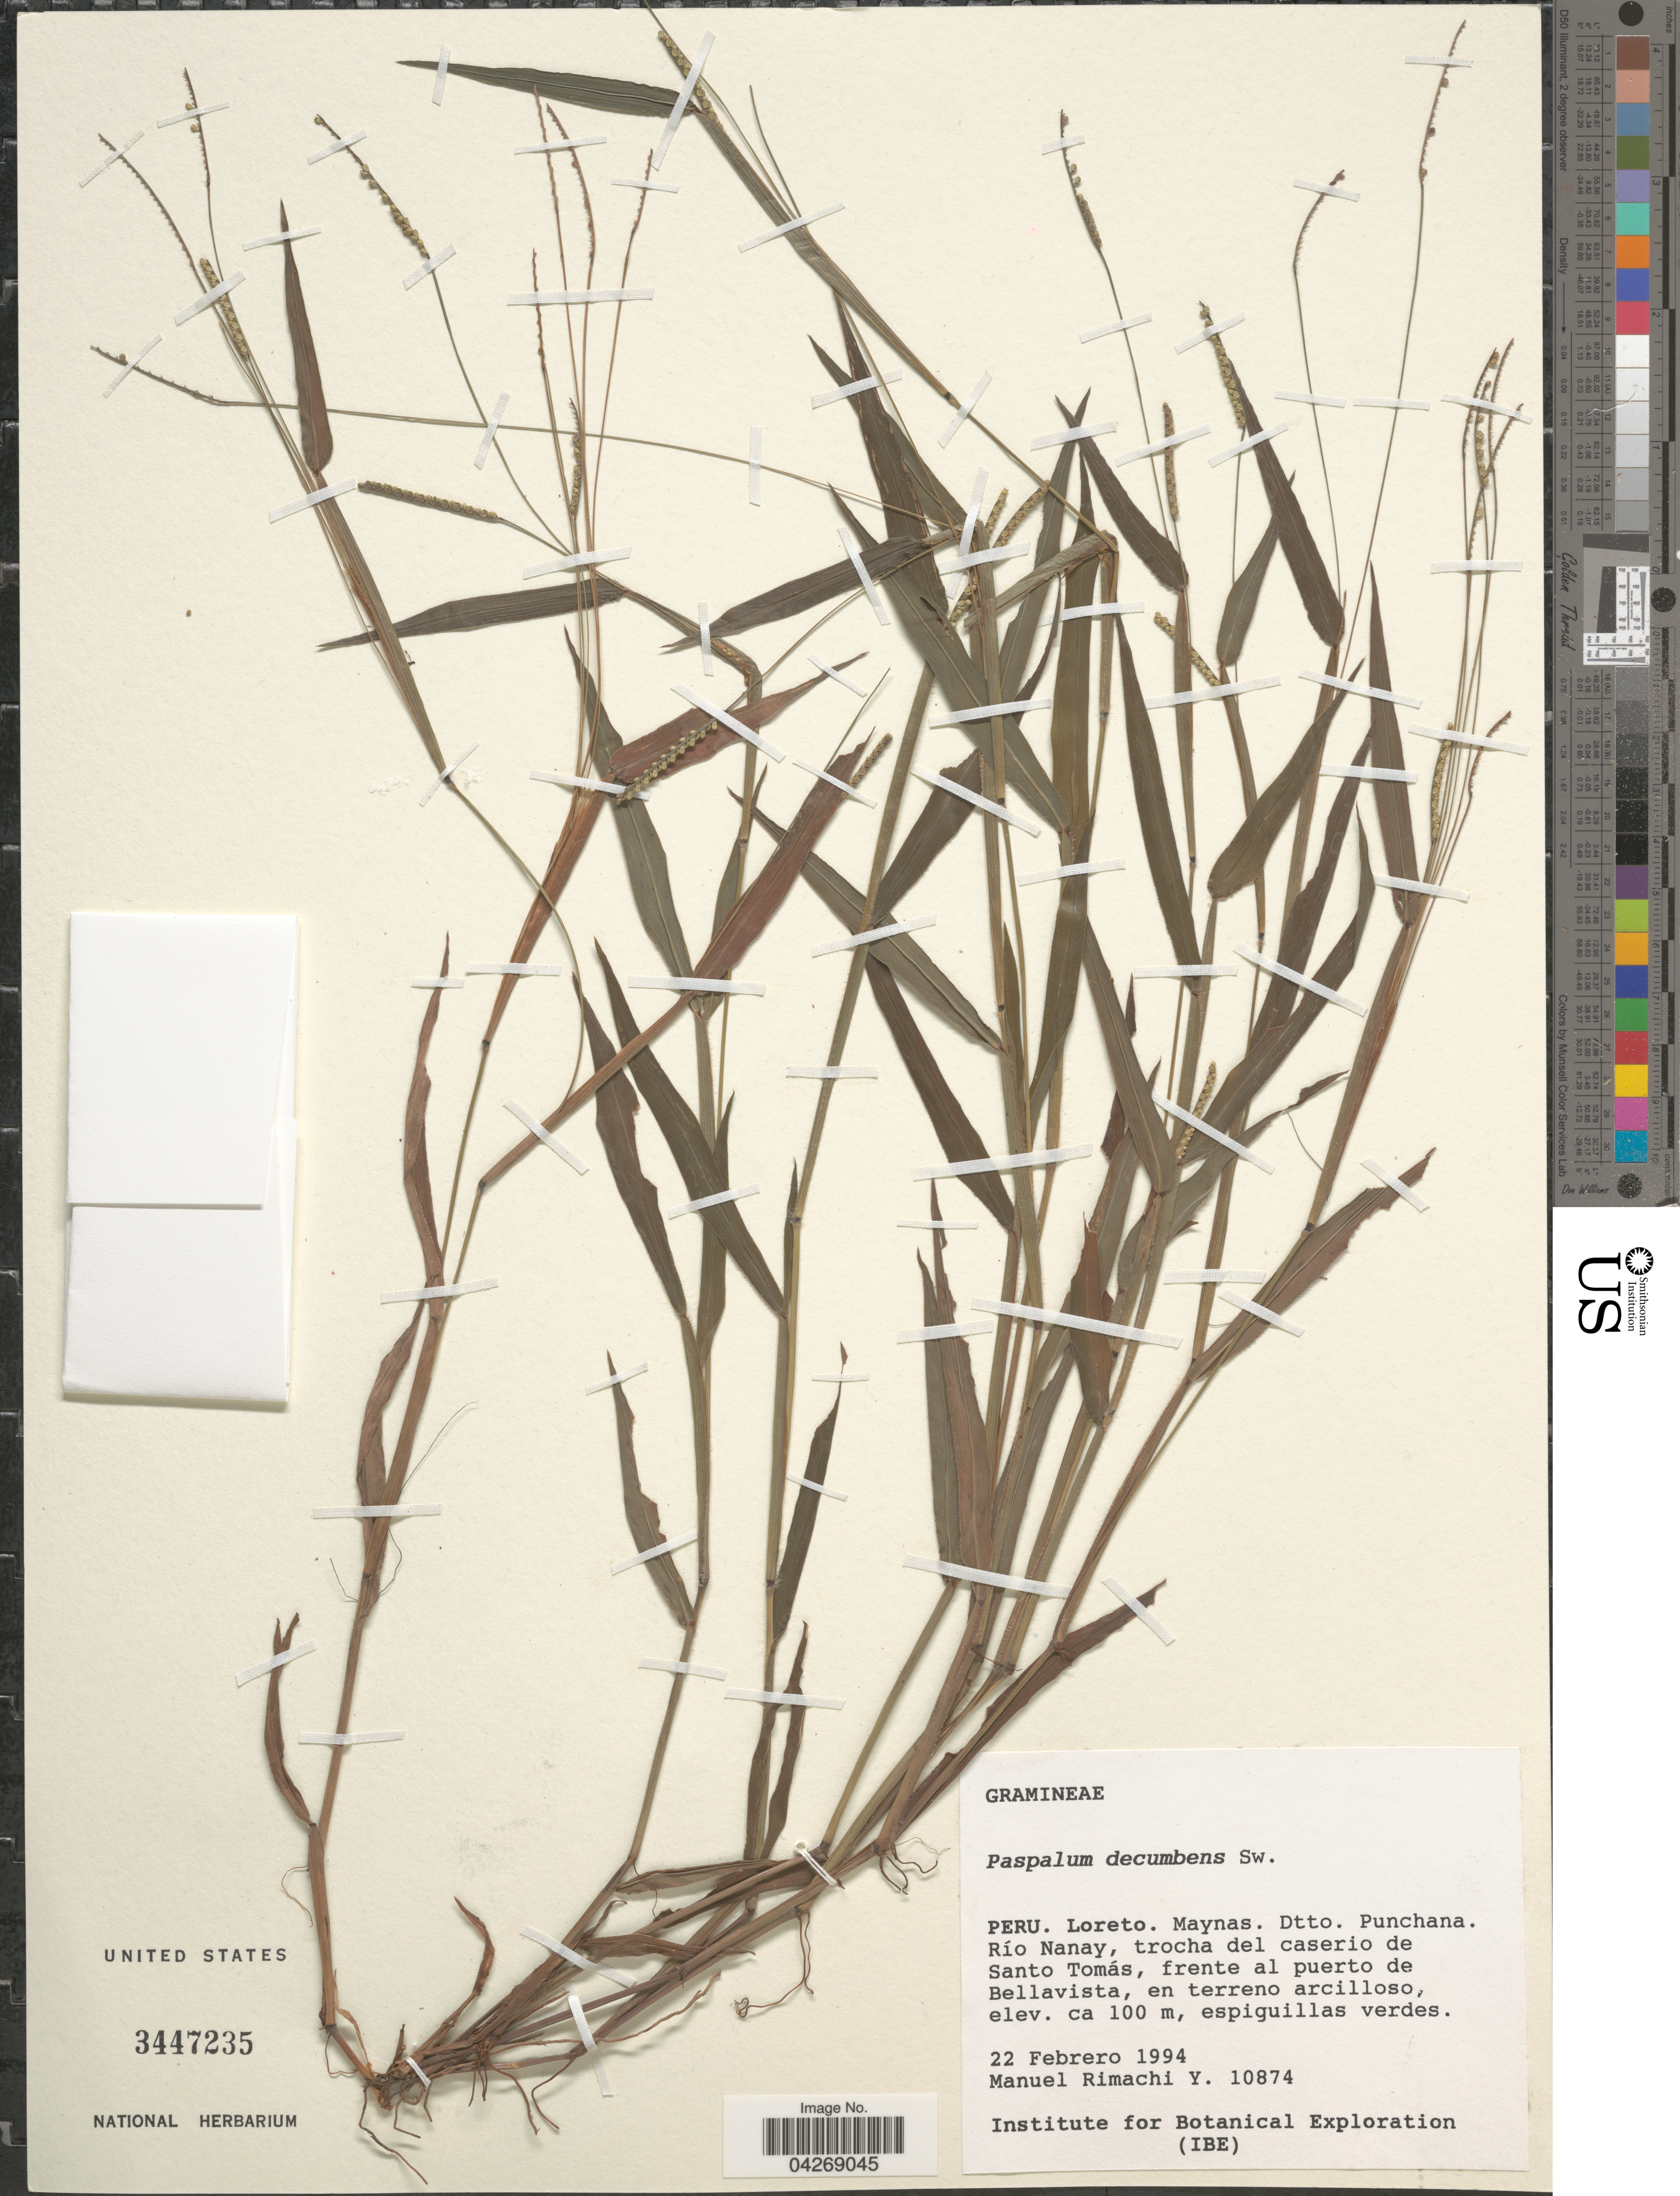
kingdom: Plantae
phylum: Tracheophyta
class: Liliopsida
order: Poales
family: Poaceae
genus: Paspalum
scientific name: Paspalum decumbens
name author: Sw.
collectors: M. Rimachi Y.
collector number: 10874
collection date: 1994-02-22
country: Peru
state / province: Loreto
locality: Maynas. Dtto. Punchana. Río Nanay, trocha del caserio de Santo Tomás, frente al puerto de Bellavista, en terreno arcilloso. Institute for Botanical Exploration (IBE).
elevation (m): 100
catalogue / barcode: US 3447235